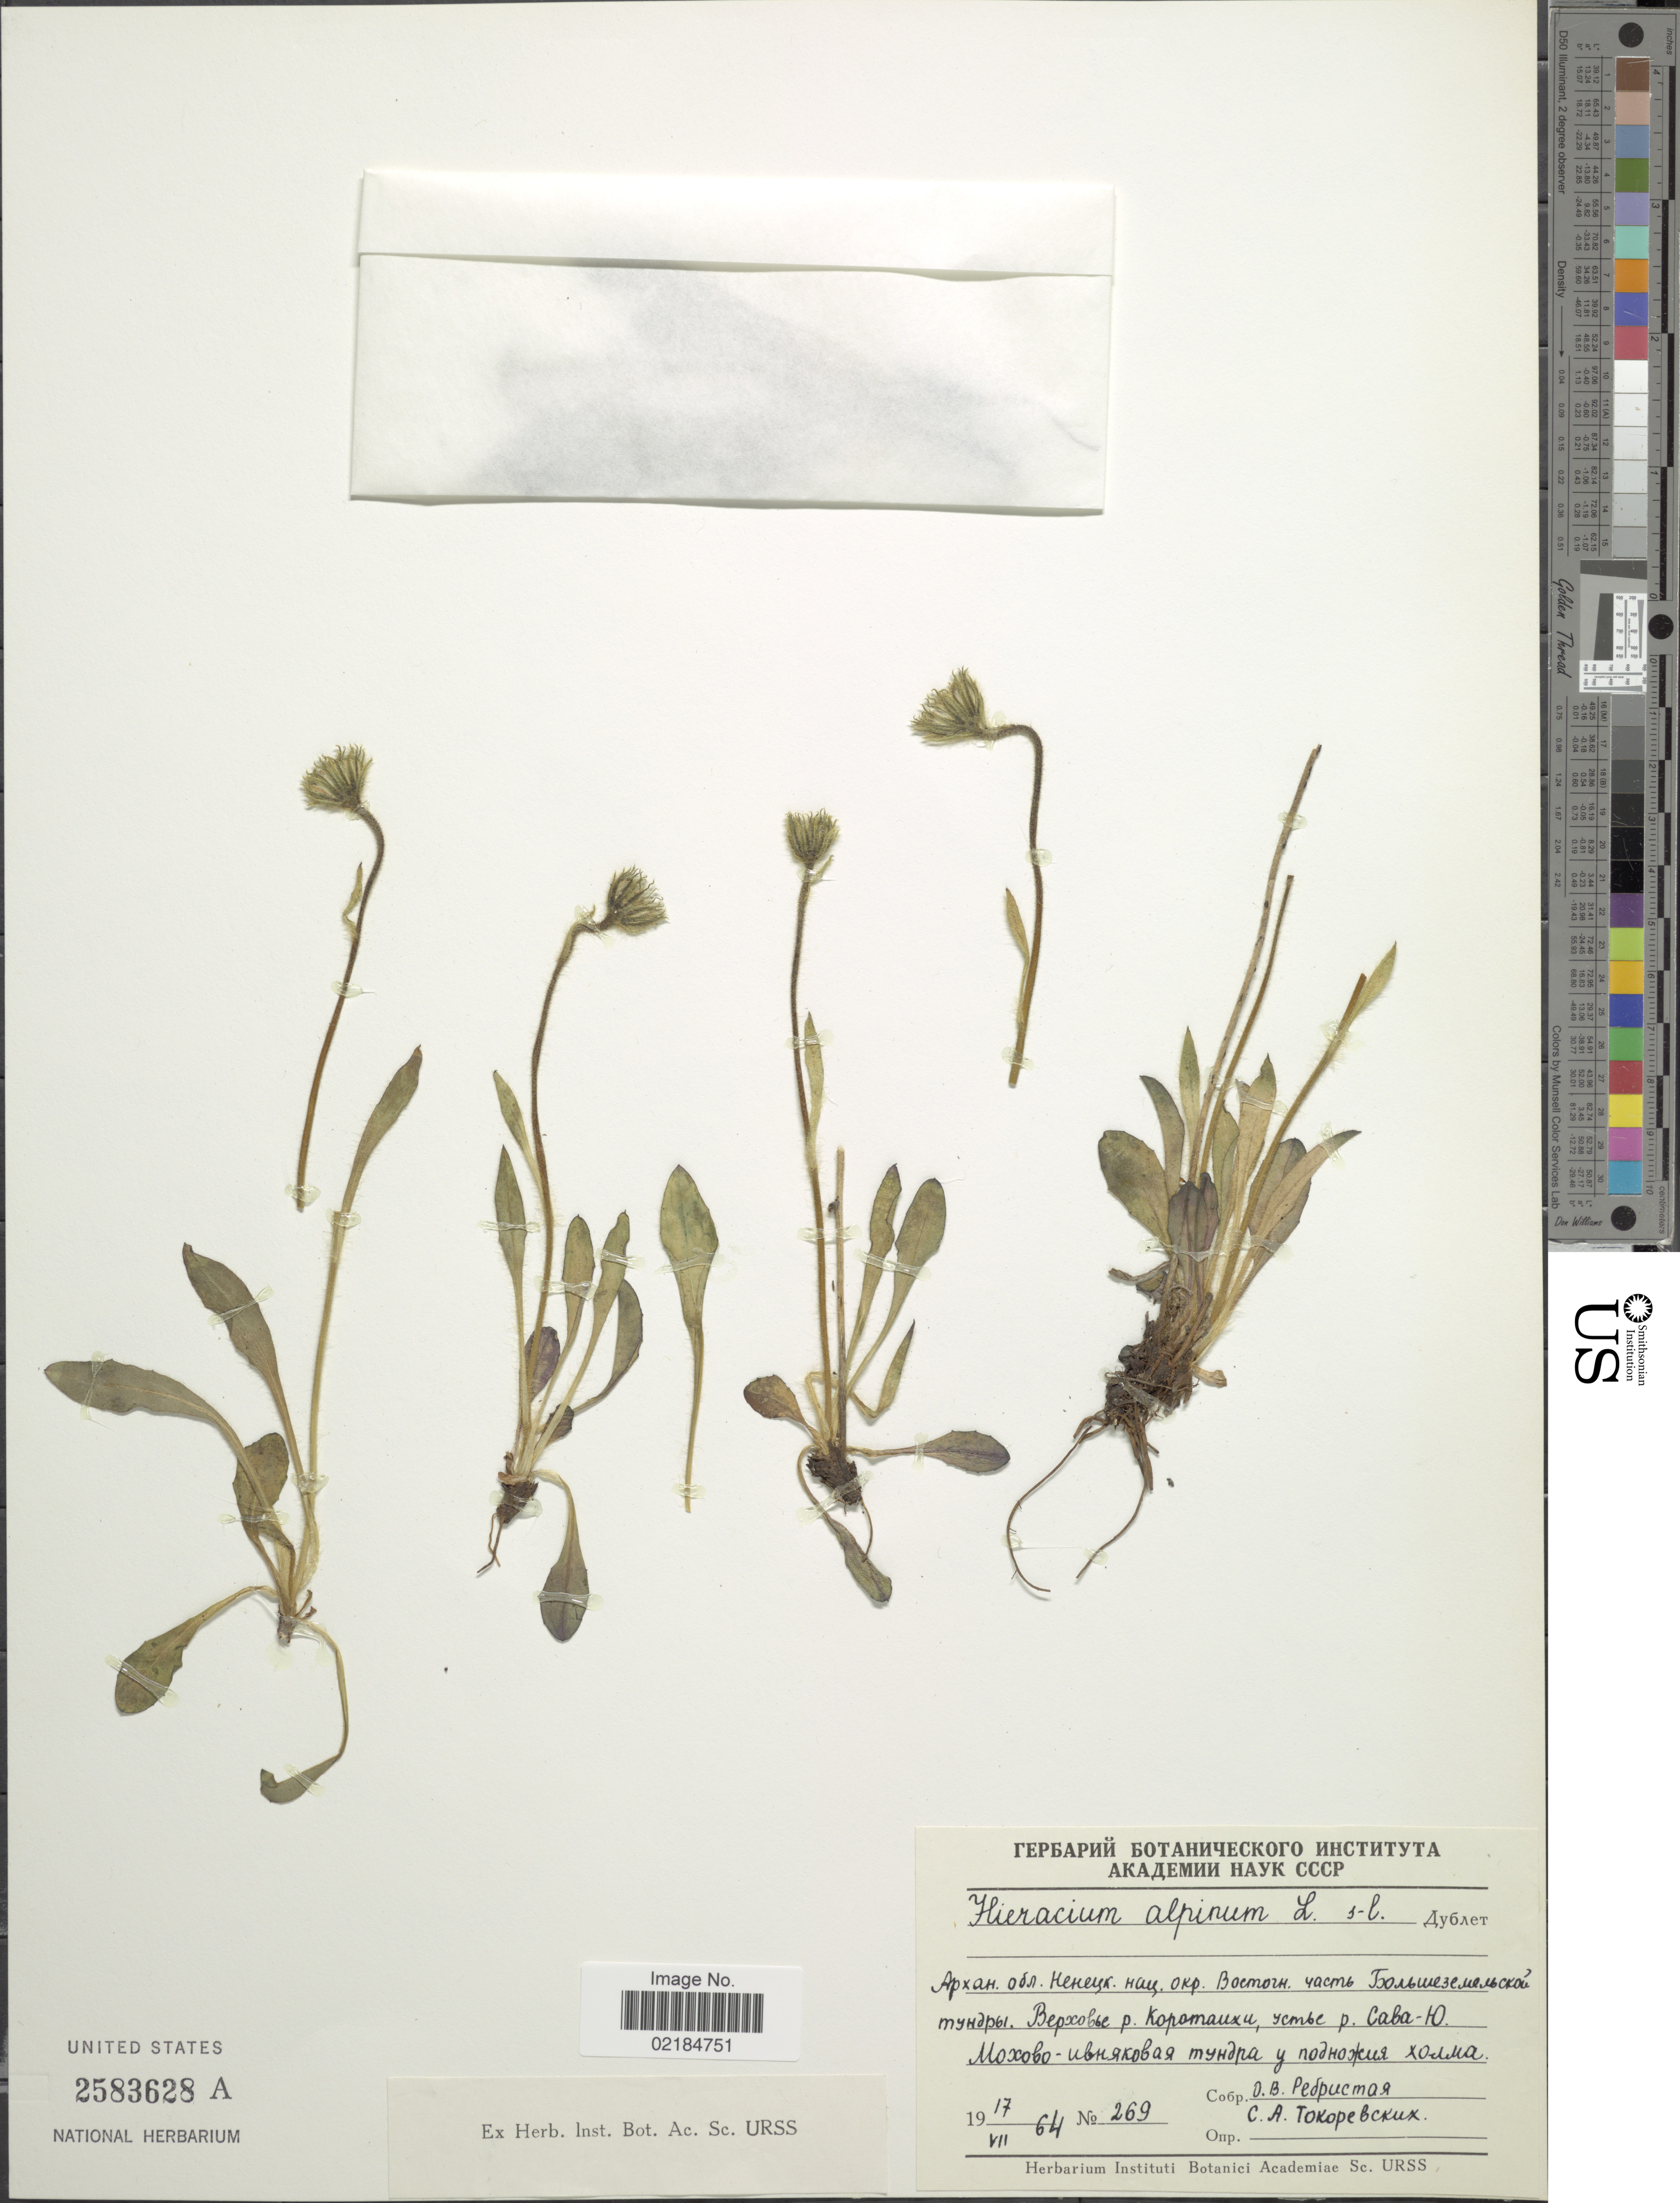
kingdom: Plantae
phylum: Tracheophyta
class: Magnoliopsida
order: Asterales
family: Asteraceae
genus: Hieracium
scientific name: Hieracium alpinum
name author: L.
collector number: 269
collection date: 1964-07-17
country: U.S.S.R.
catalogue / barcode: US 2583628A